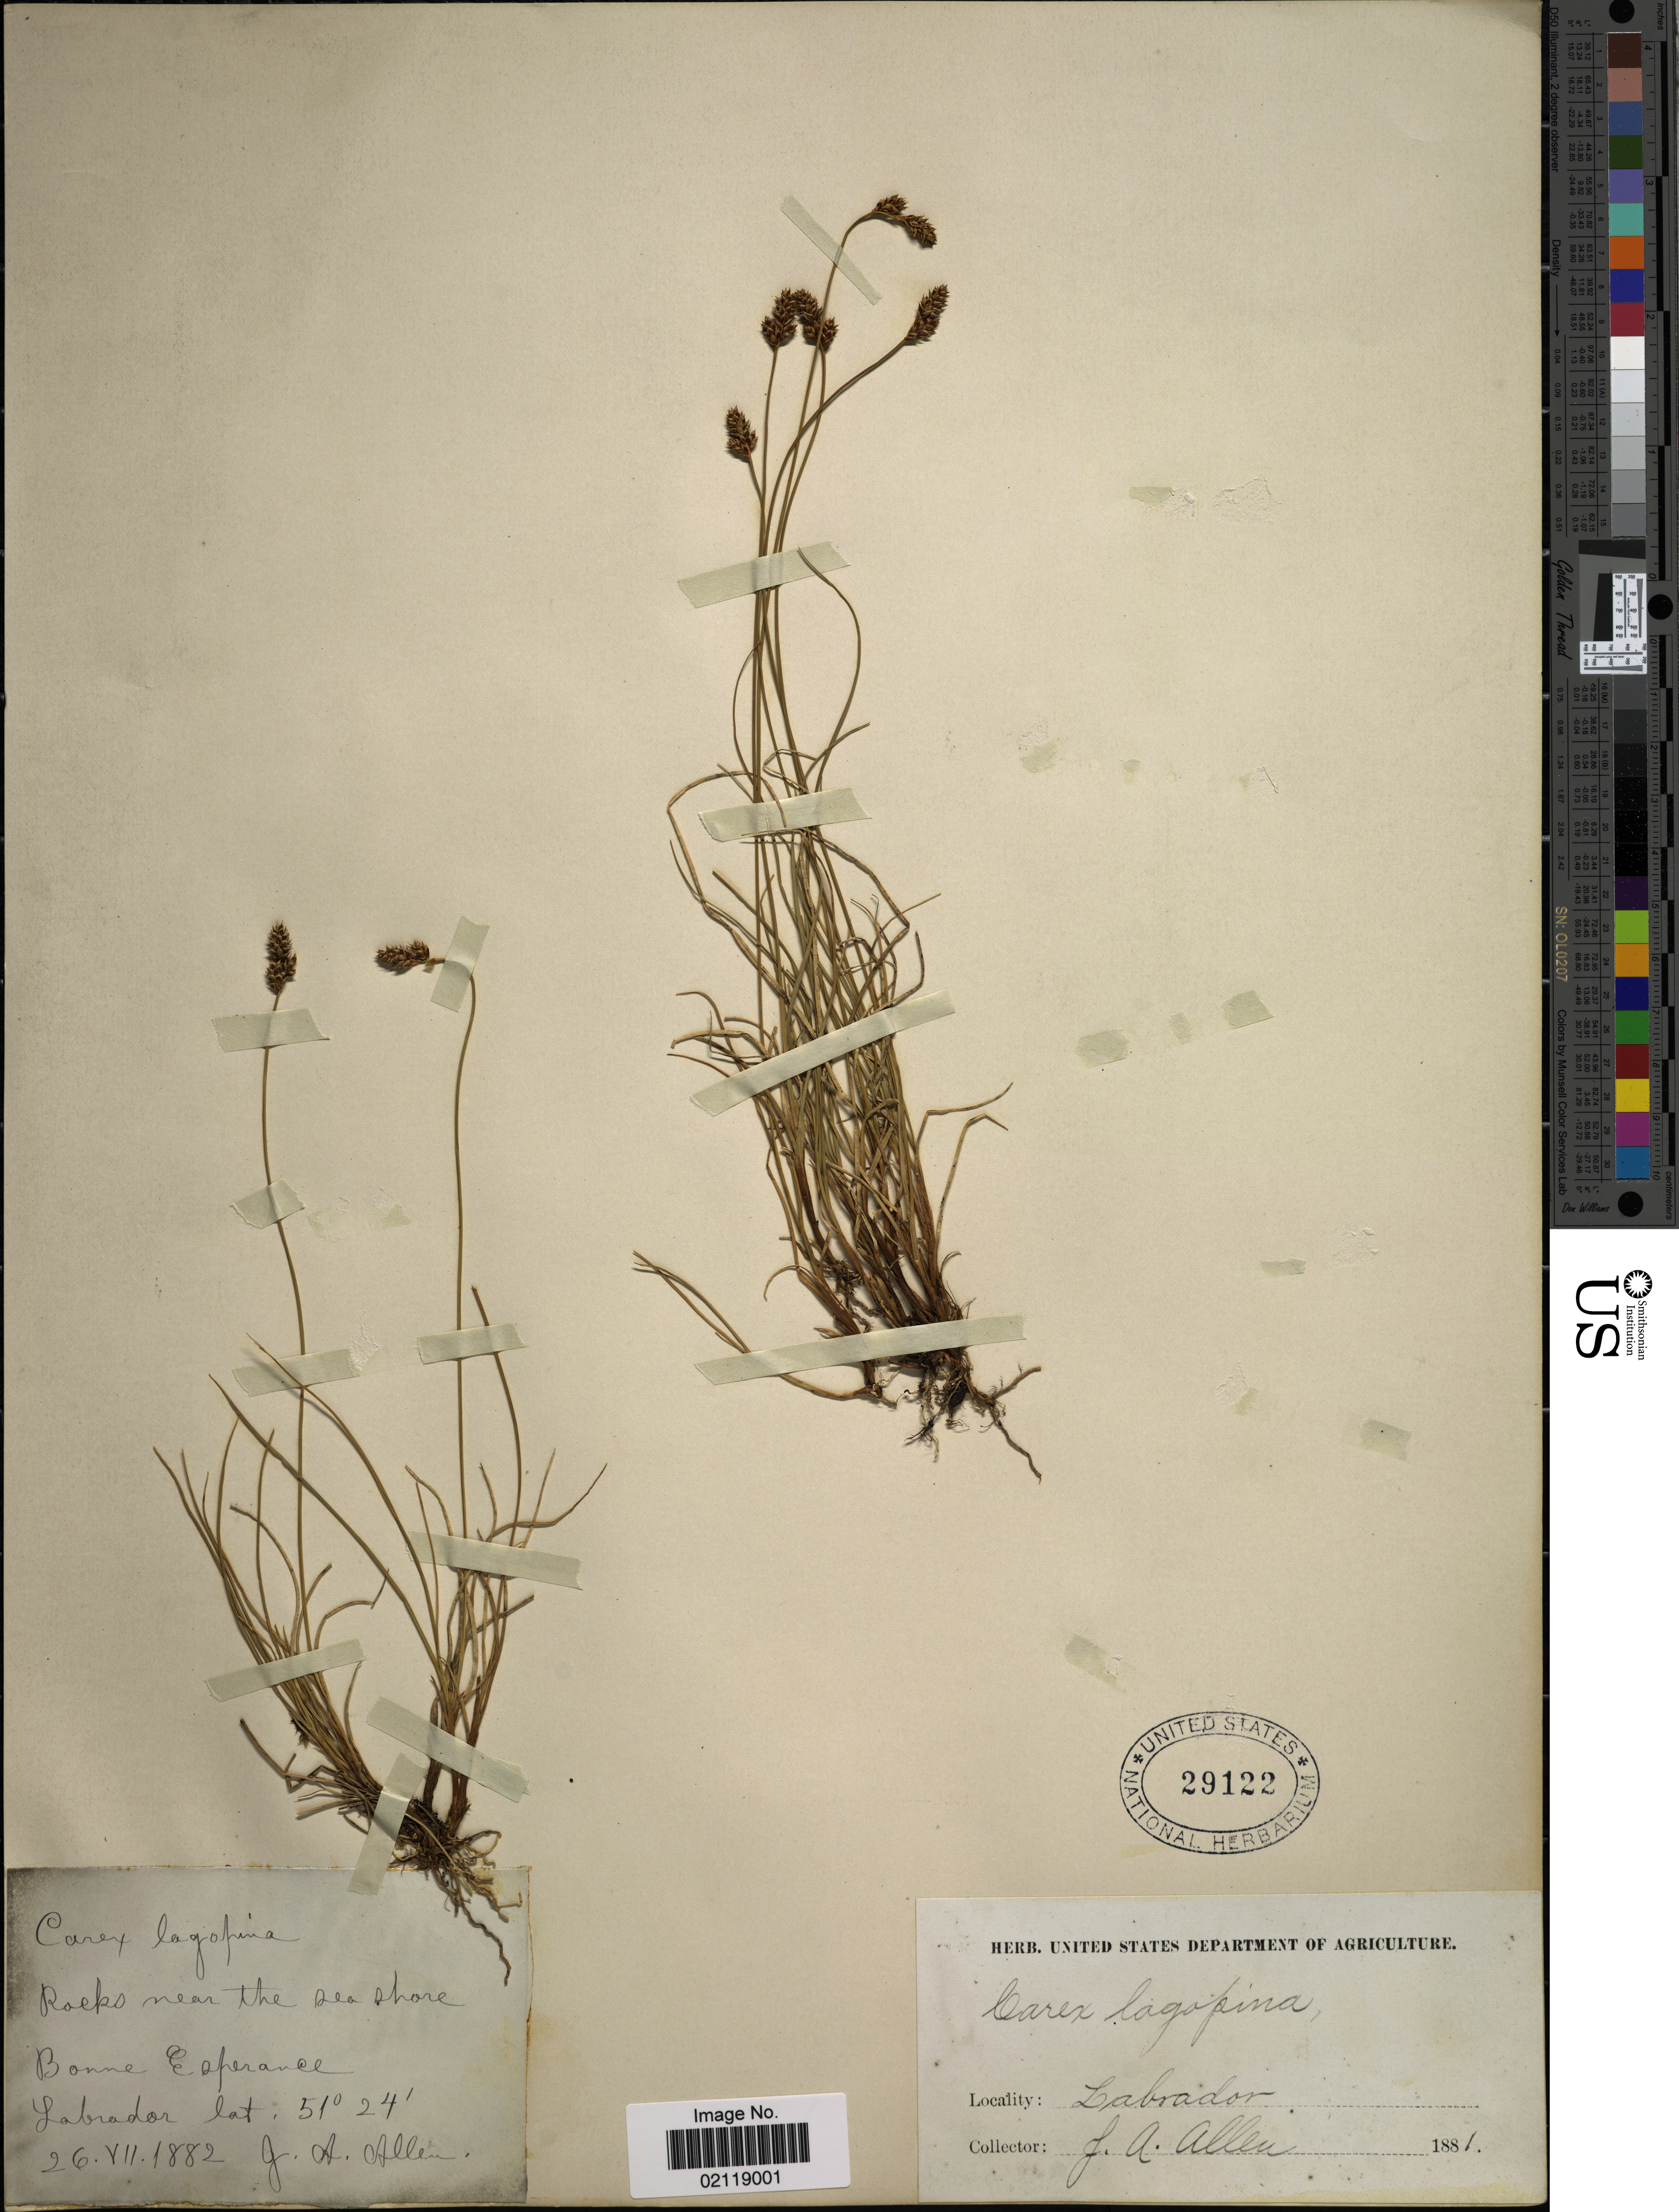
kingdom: Plantae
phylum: Tracheophyta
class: Liliopsida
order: Poales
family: Cyperaceae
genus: Carex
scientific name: Carex lachenalii subsp. lachenalii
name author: Schkuhr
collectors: J. A. Allen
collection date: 1881-07-26/1882-07-26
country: Canada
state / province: Newfoundland and Labrador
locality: Rocks near the sea shore. Bonne Esperance Labrador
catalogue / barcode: US 29122